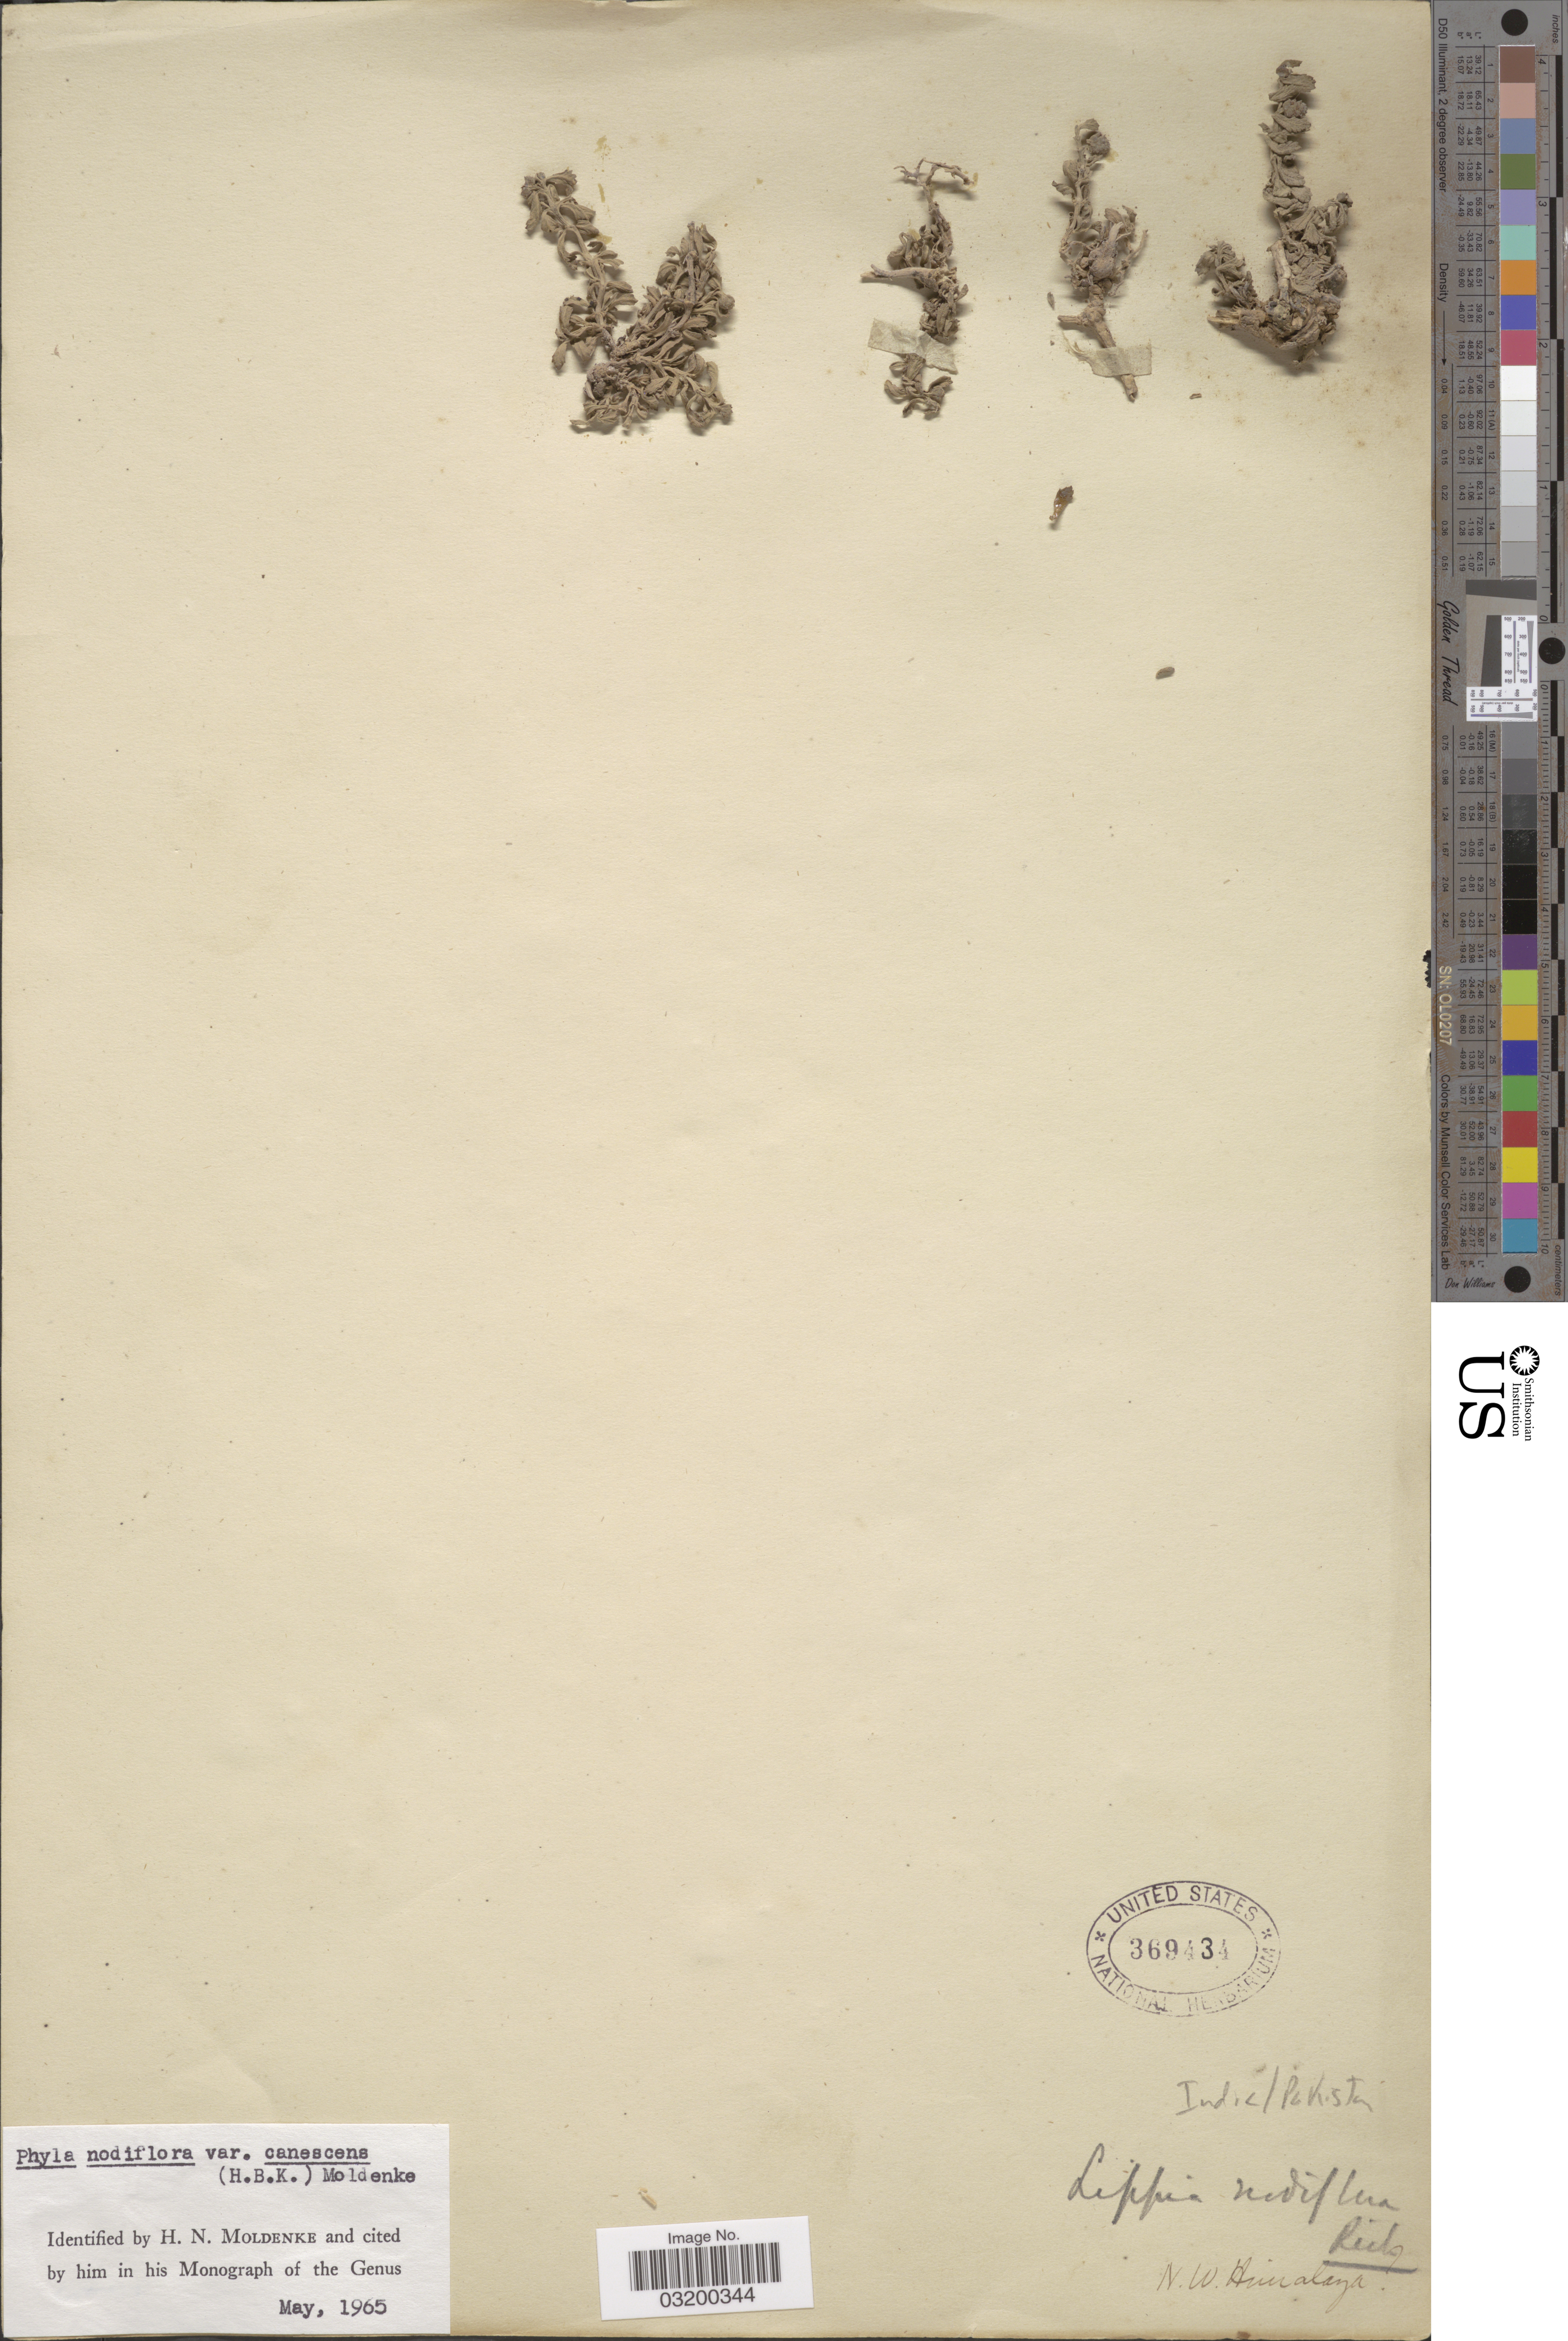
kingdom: Plantae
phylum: Tracheophyta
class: Magnoliopsida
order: Lamiales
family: Verbenaceae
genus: Phyla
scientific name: Phyla nodiflora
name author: (L.) Greene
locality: India/Pakistan. N.W. Himalaya.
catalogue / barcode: US 369434